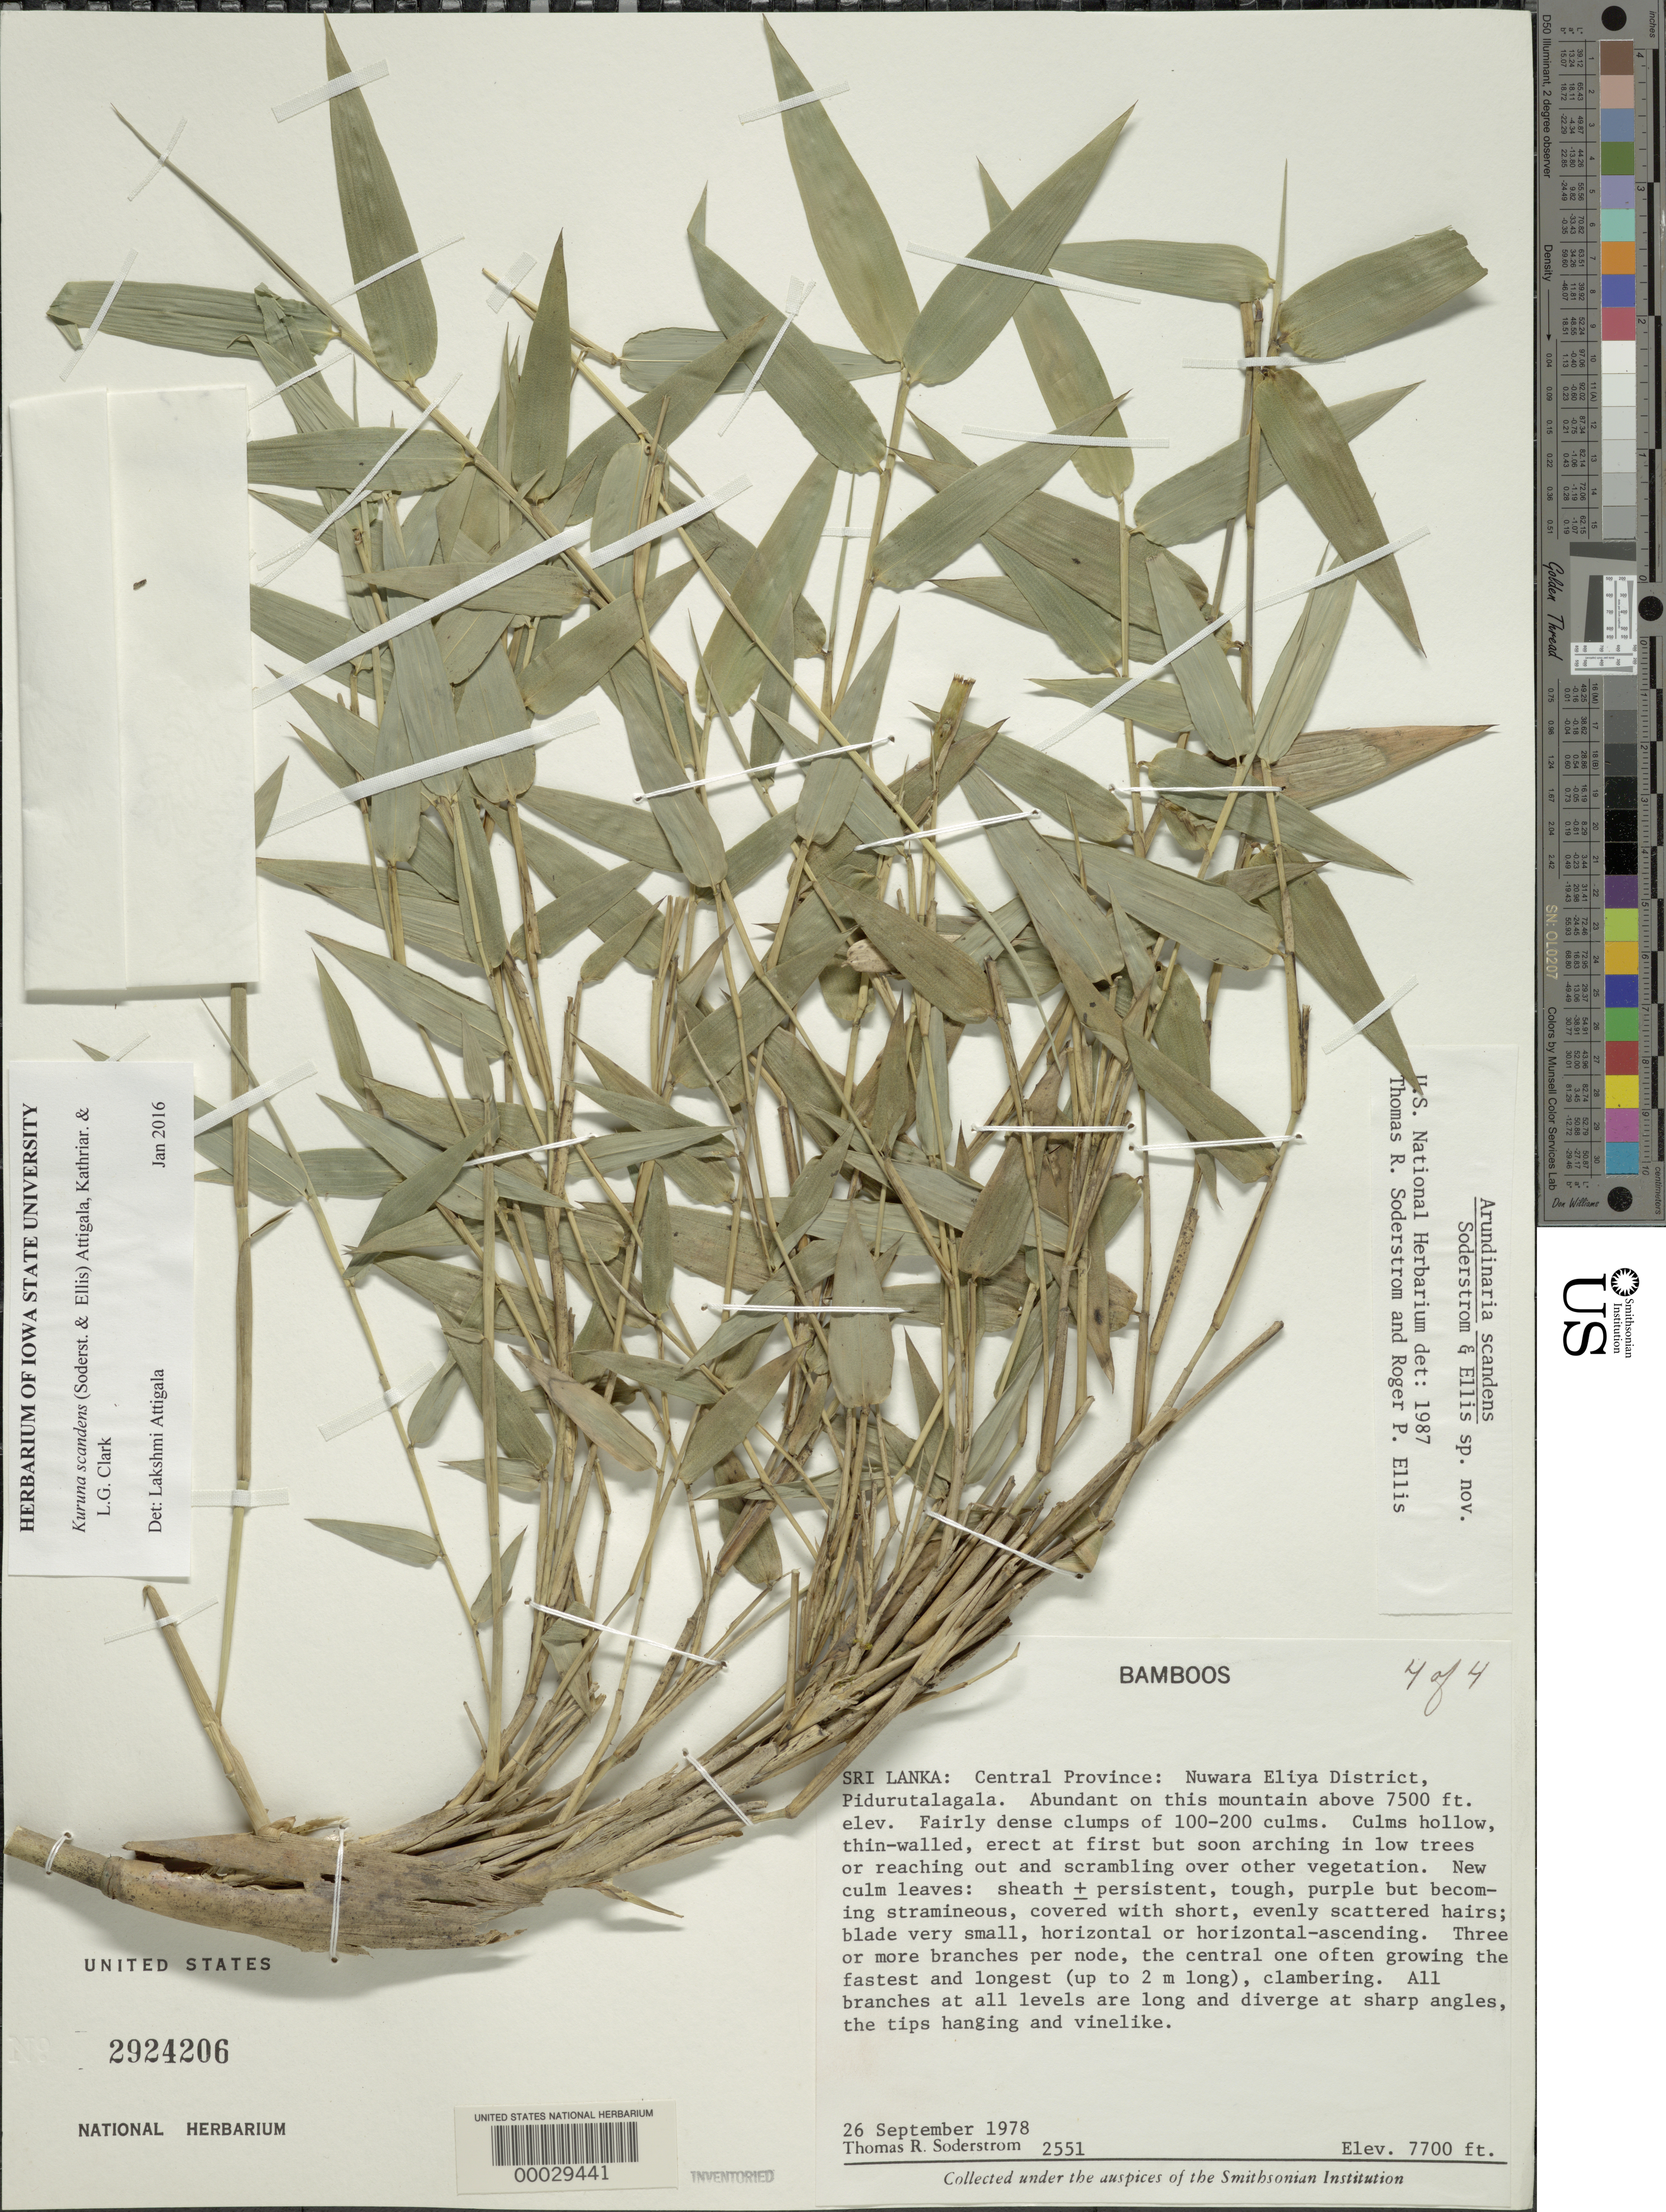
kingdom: Plantae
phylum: Tracheophyta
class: Liliopsida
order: Poales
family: Poaceae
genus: Kuruna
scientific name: Kuruna scandens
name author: (Soderstr. & R.P. Ellis) Attigala et al.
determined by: Attigala, L.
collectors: T. R. Soderstrom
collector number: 2551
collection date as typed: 26 Sep 1978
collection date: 1978-09-26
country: Sri Lanka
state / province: Central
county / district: Nuwara Eliya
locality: Pidurutalagala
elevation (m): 2288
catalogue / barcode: US 2924206